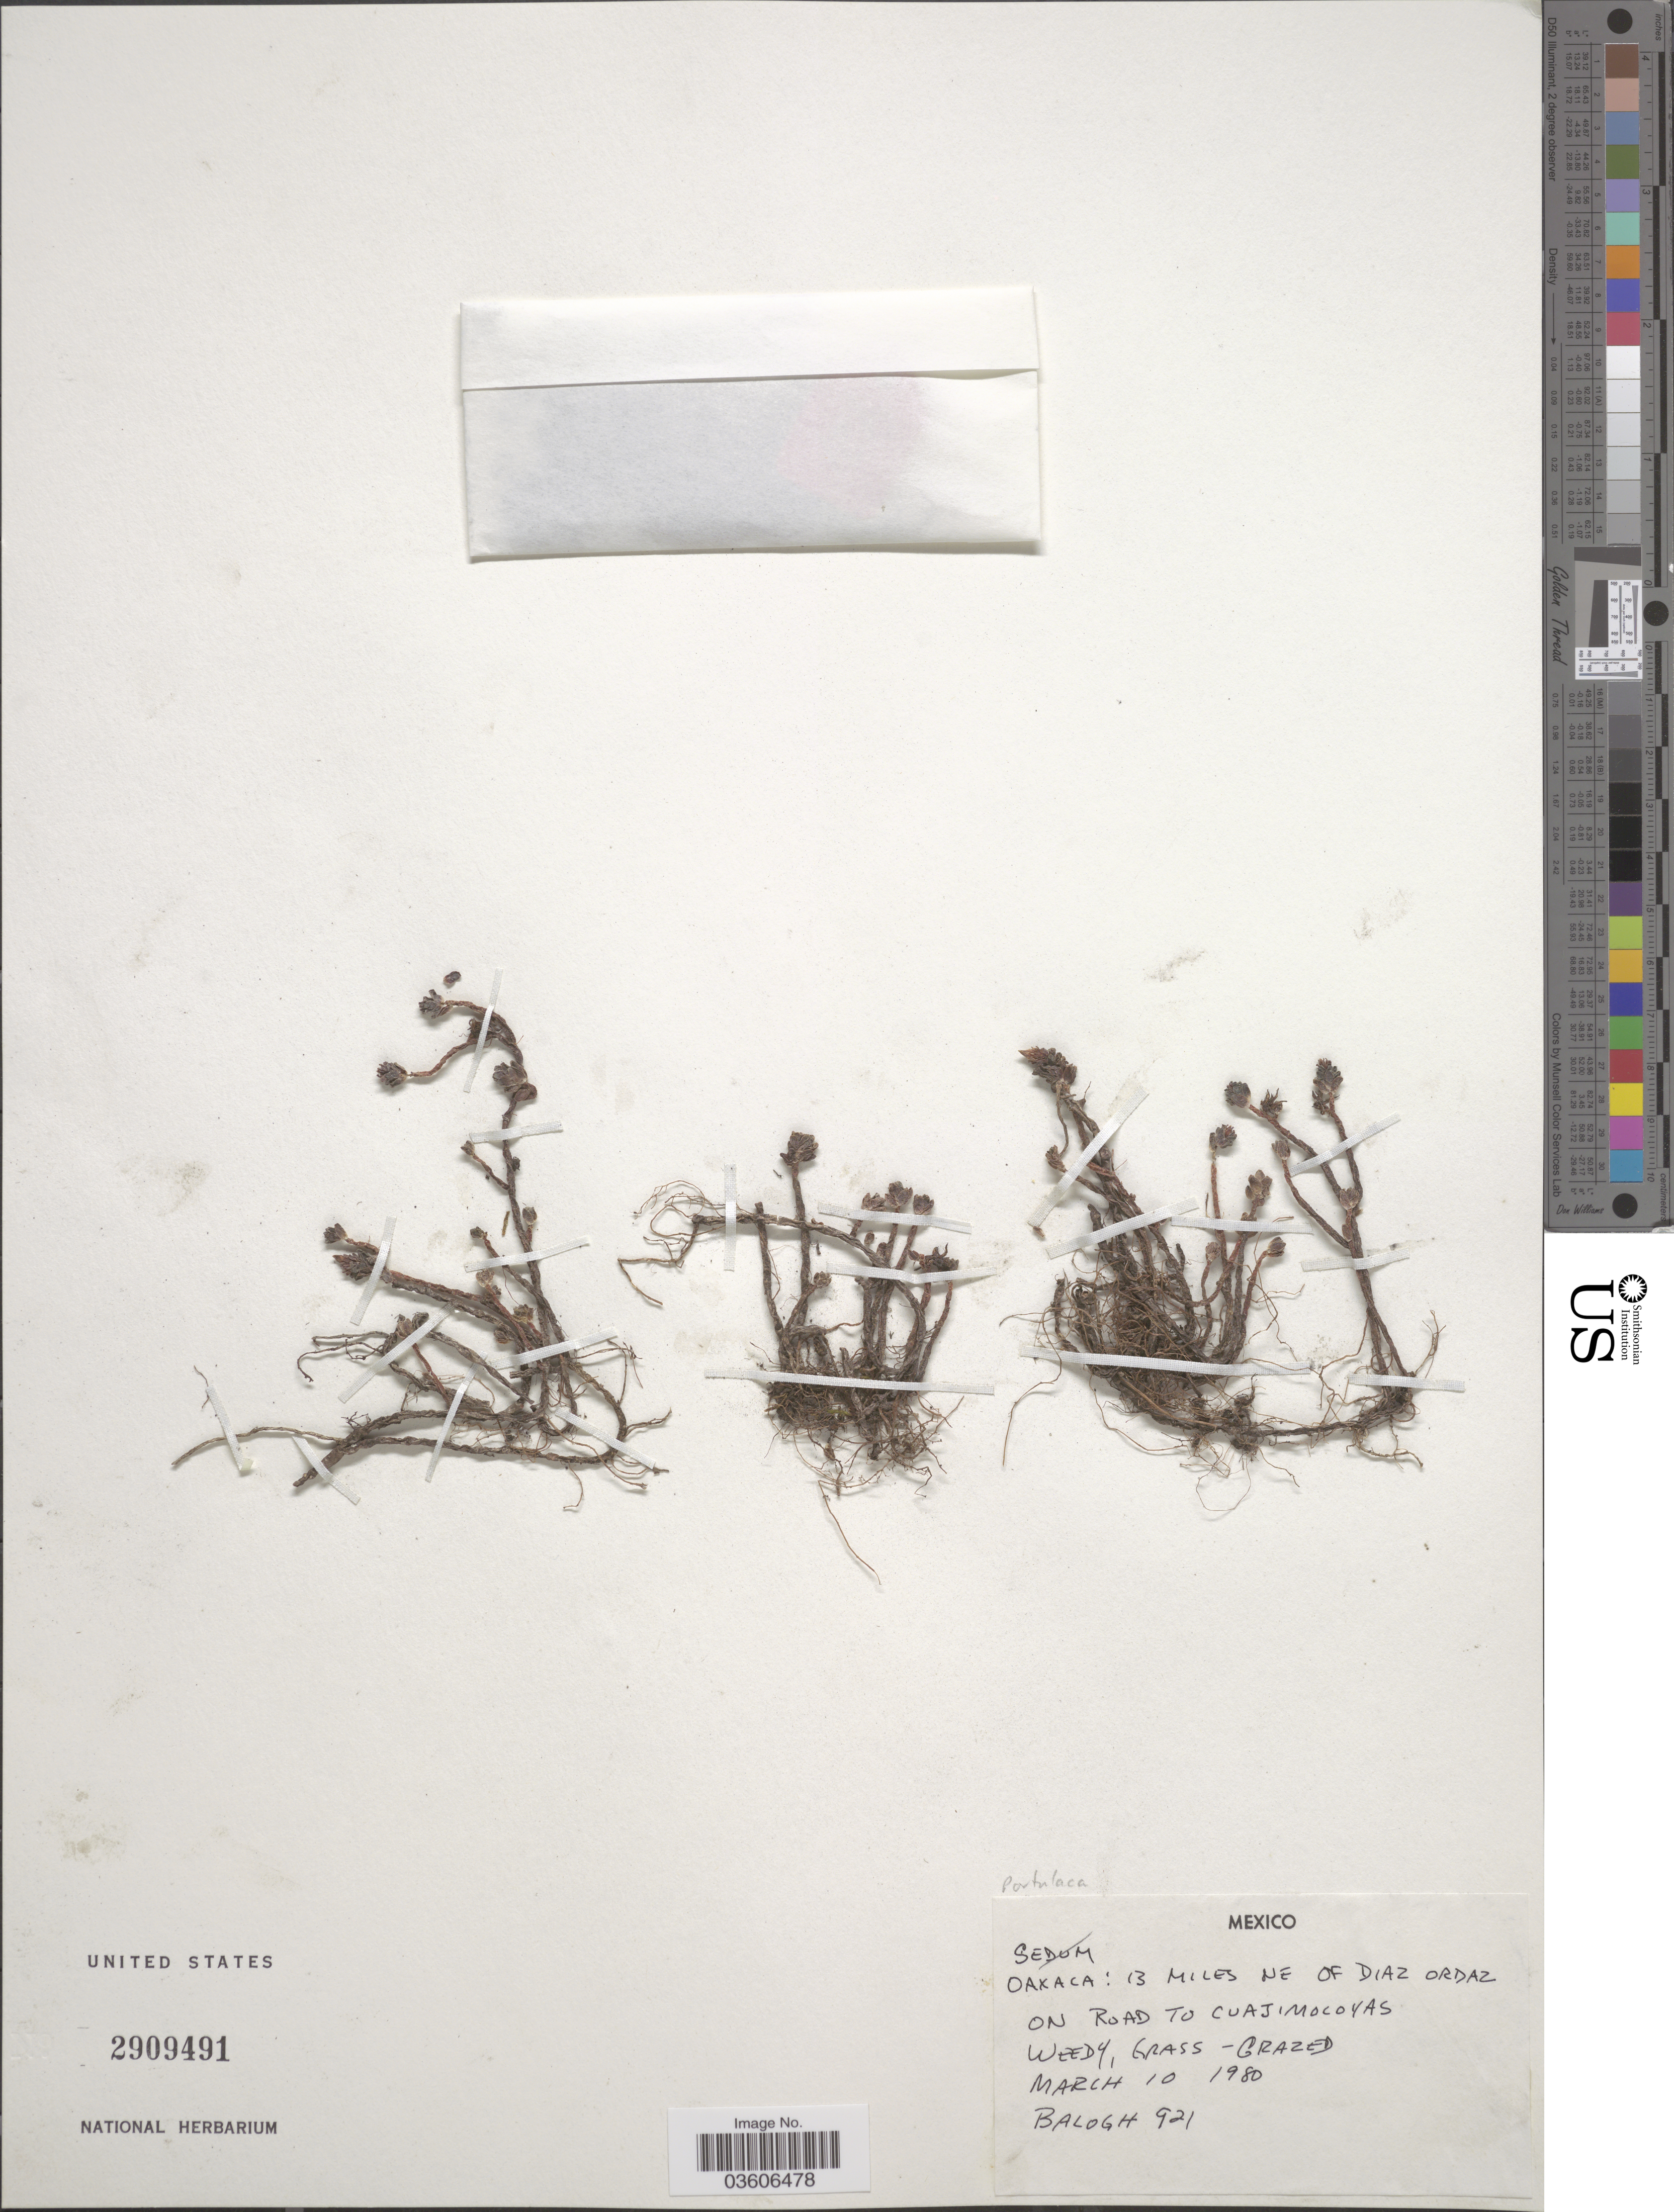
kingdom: Plantae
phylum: Tracheophyta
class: Magnoliopsida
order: Caryophyllales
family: Portulacaceae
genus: Portulaca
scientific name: Portulaca sp.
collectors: -. Balogh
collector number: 921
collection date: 1980-03-10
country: Mexico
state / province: Oaxaca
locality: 13 miles NE of Diaz Ordaz on road to Cuajimoloyas.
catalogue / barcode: US 2909491